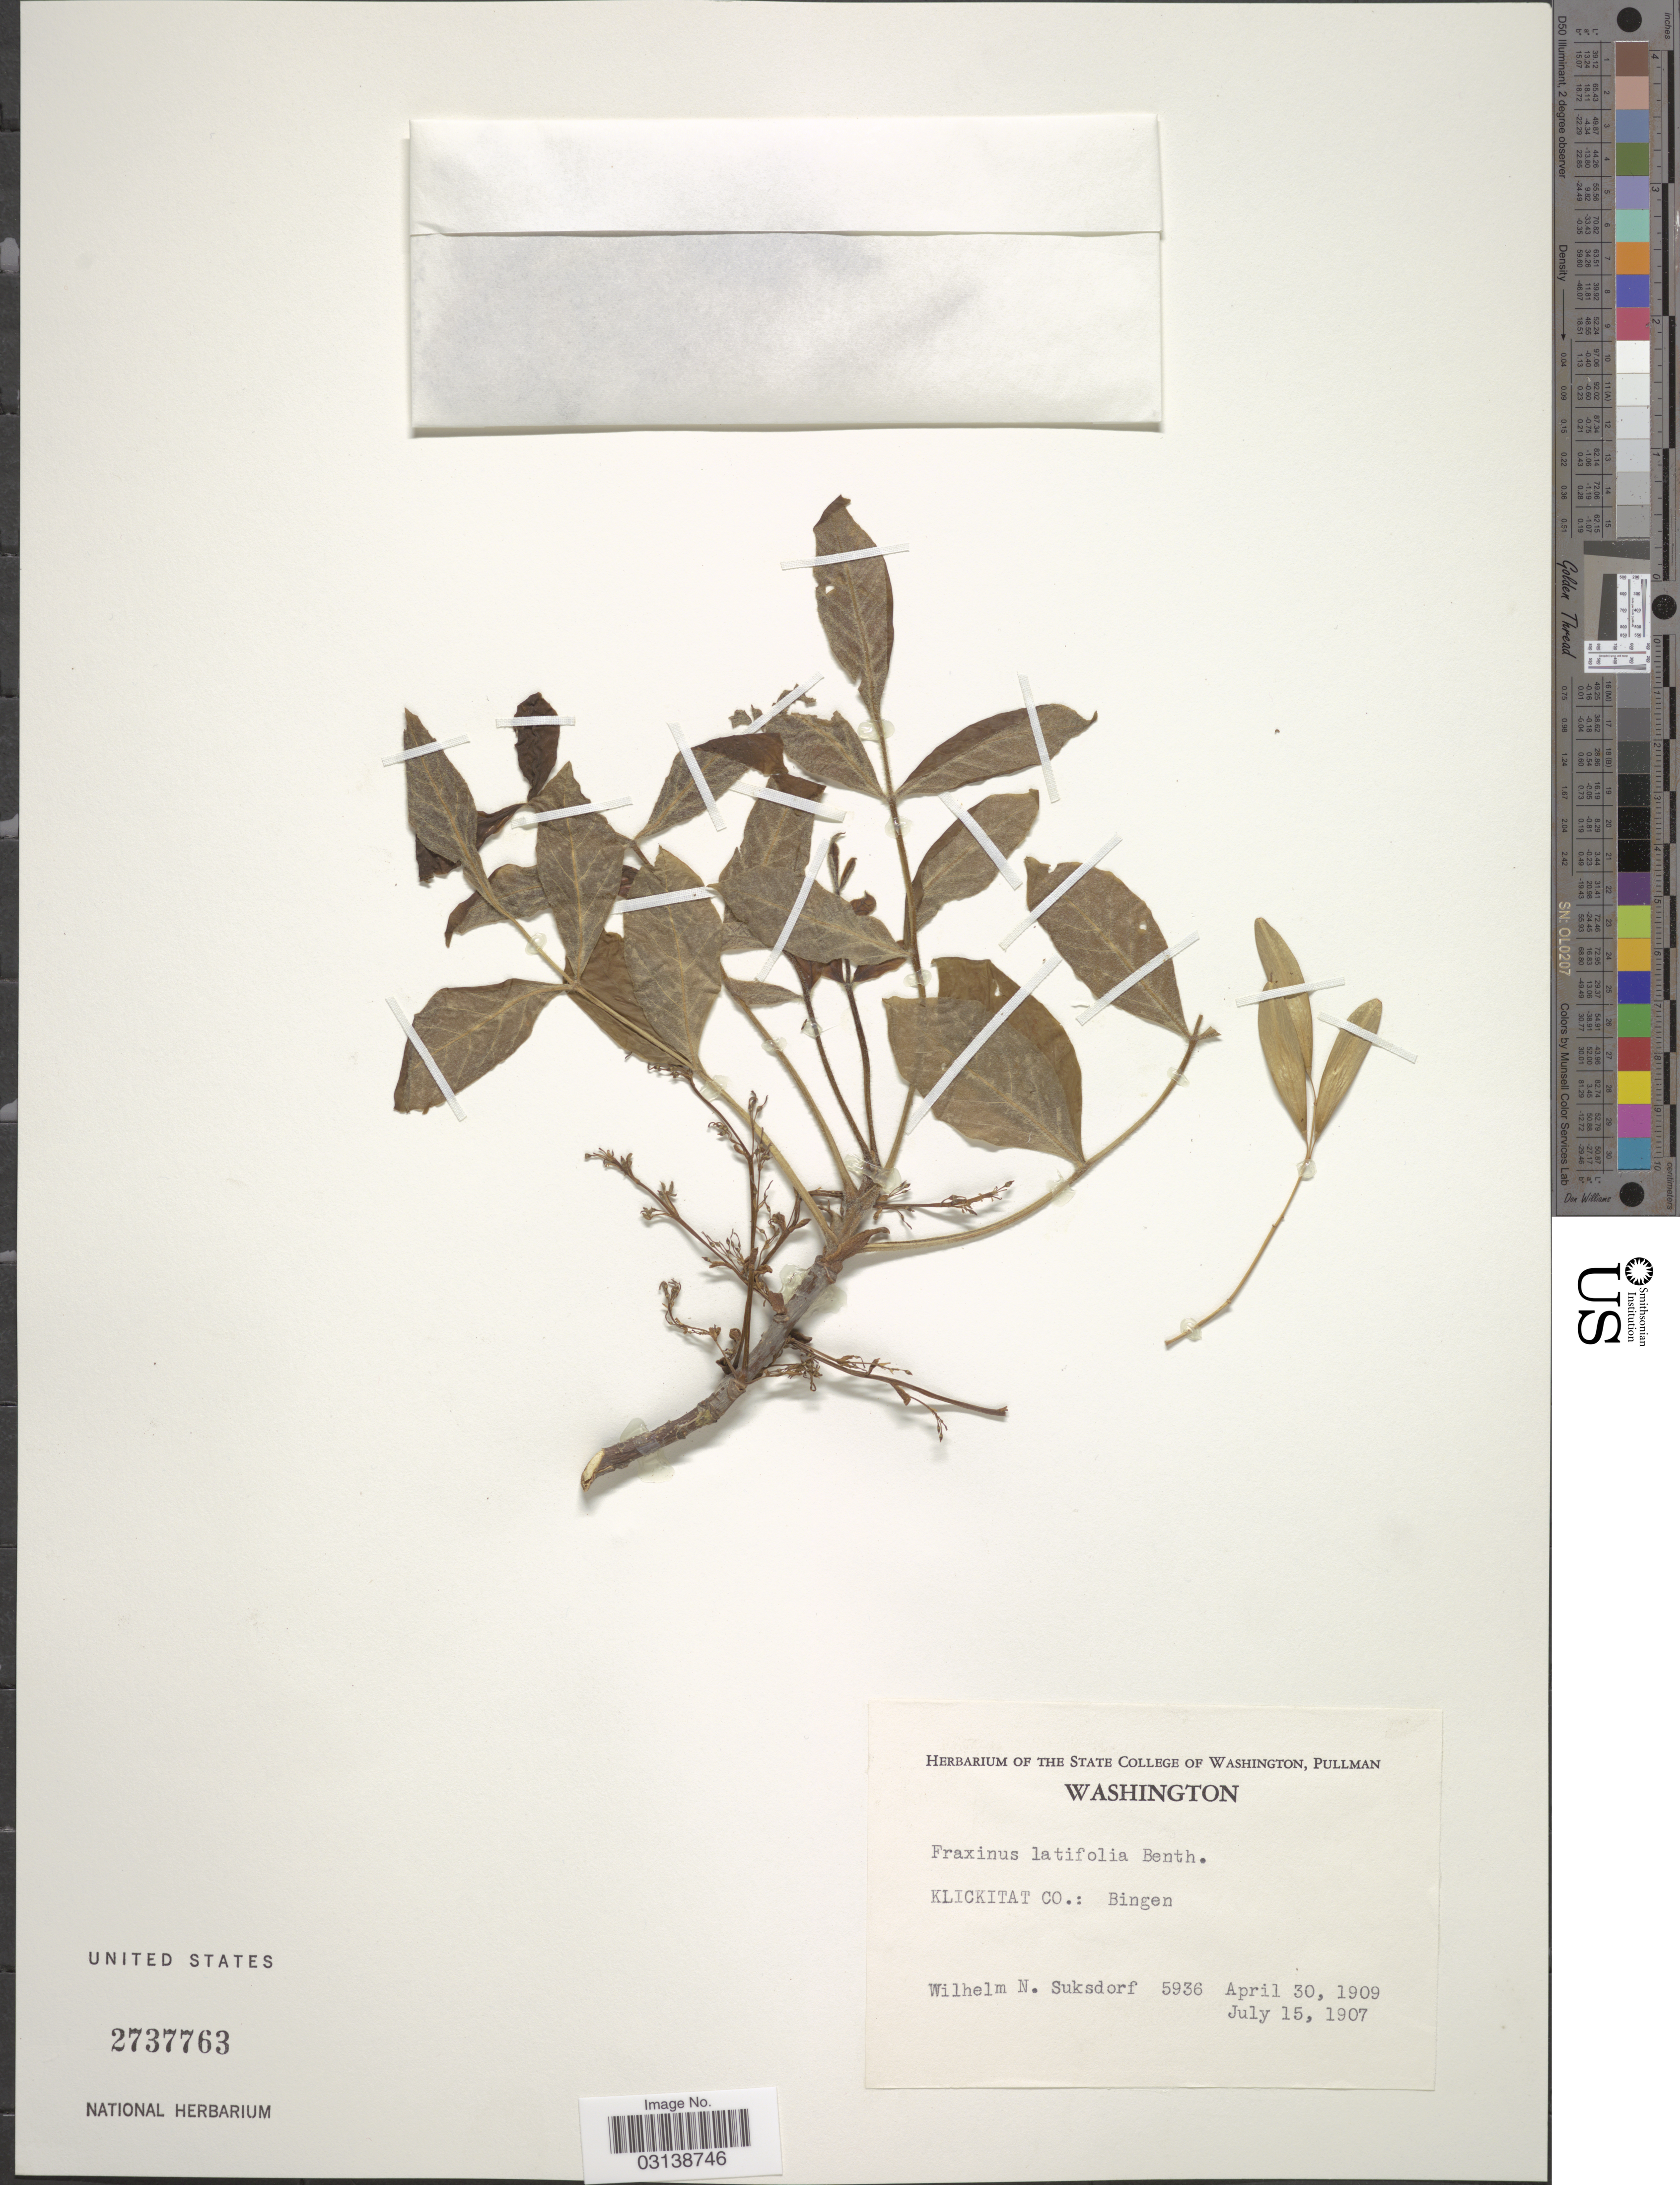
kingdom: Plantae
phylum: Tracheophyta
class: Magnoliopsida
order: Lamiales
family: Oleaceae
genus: Fraxinus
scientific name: Fraxinus latifolia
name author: Benth.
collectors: W. N. Suksdorf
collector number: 5936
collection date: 1907-07-15/1909-04-30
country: United States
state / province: Washington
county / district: Klickitat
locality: Klickitat Co.: Bingen.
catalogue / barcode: US 2737763